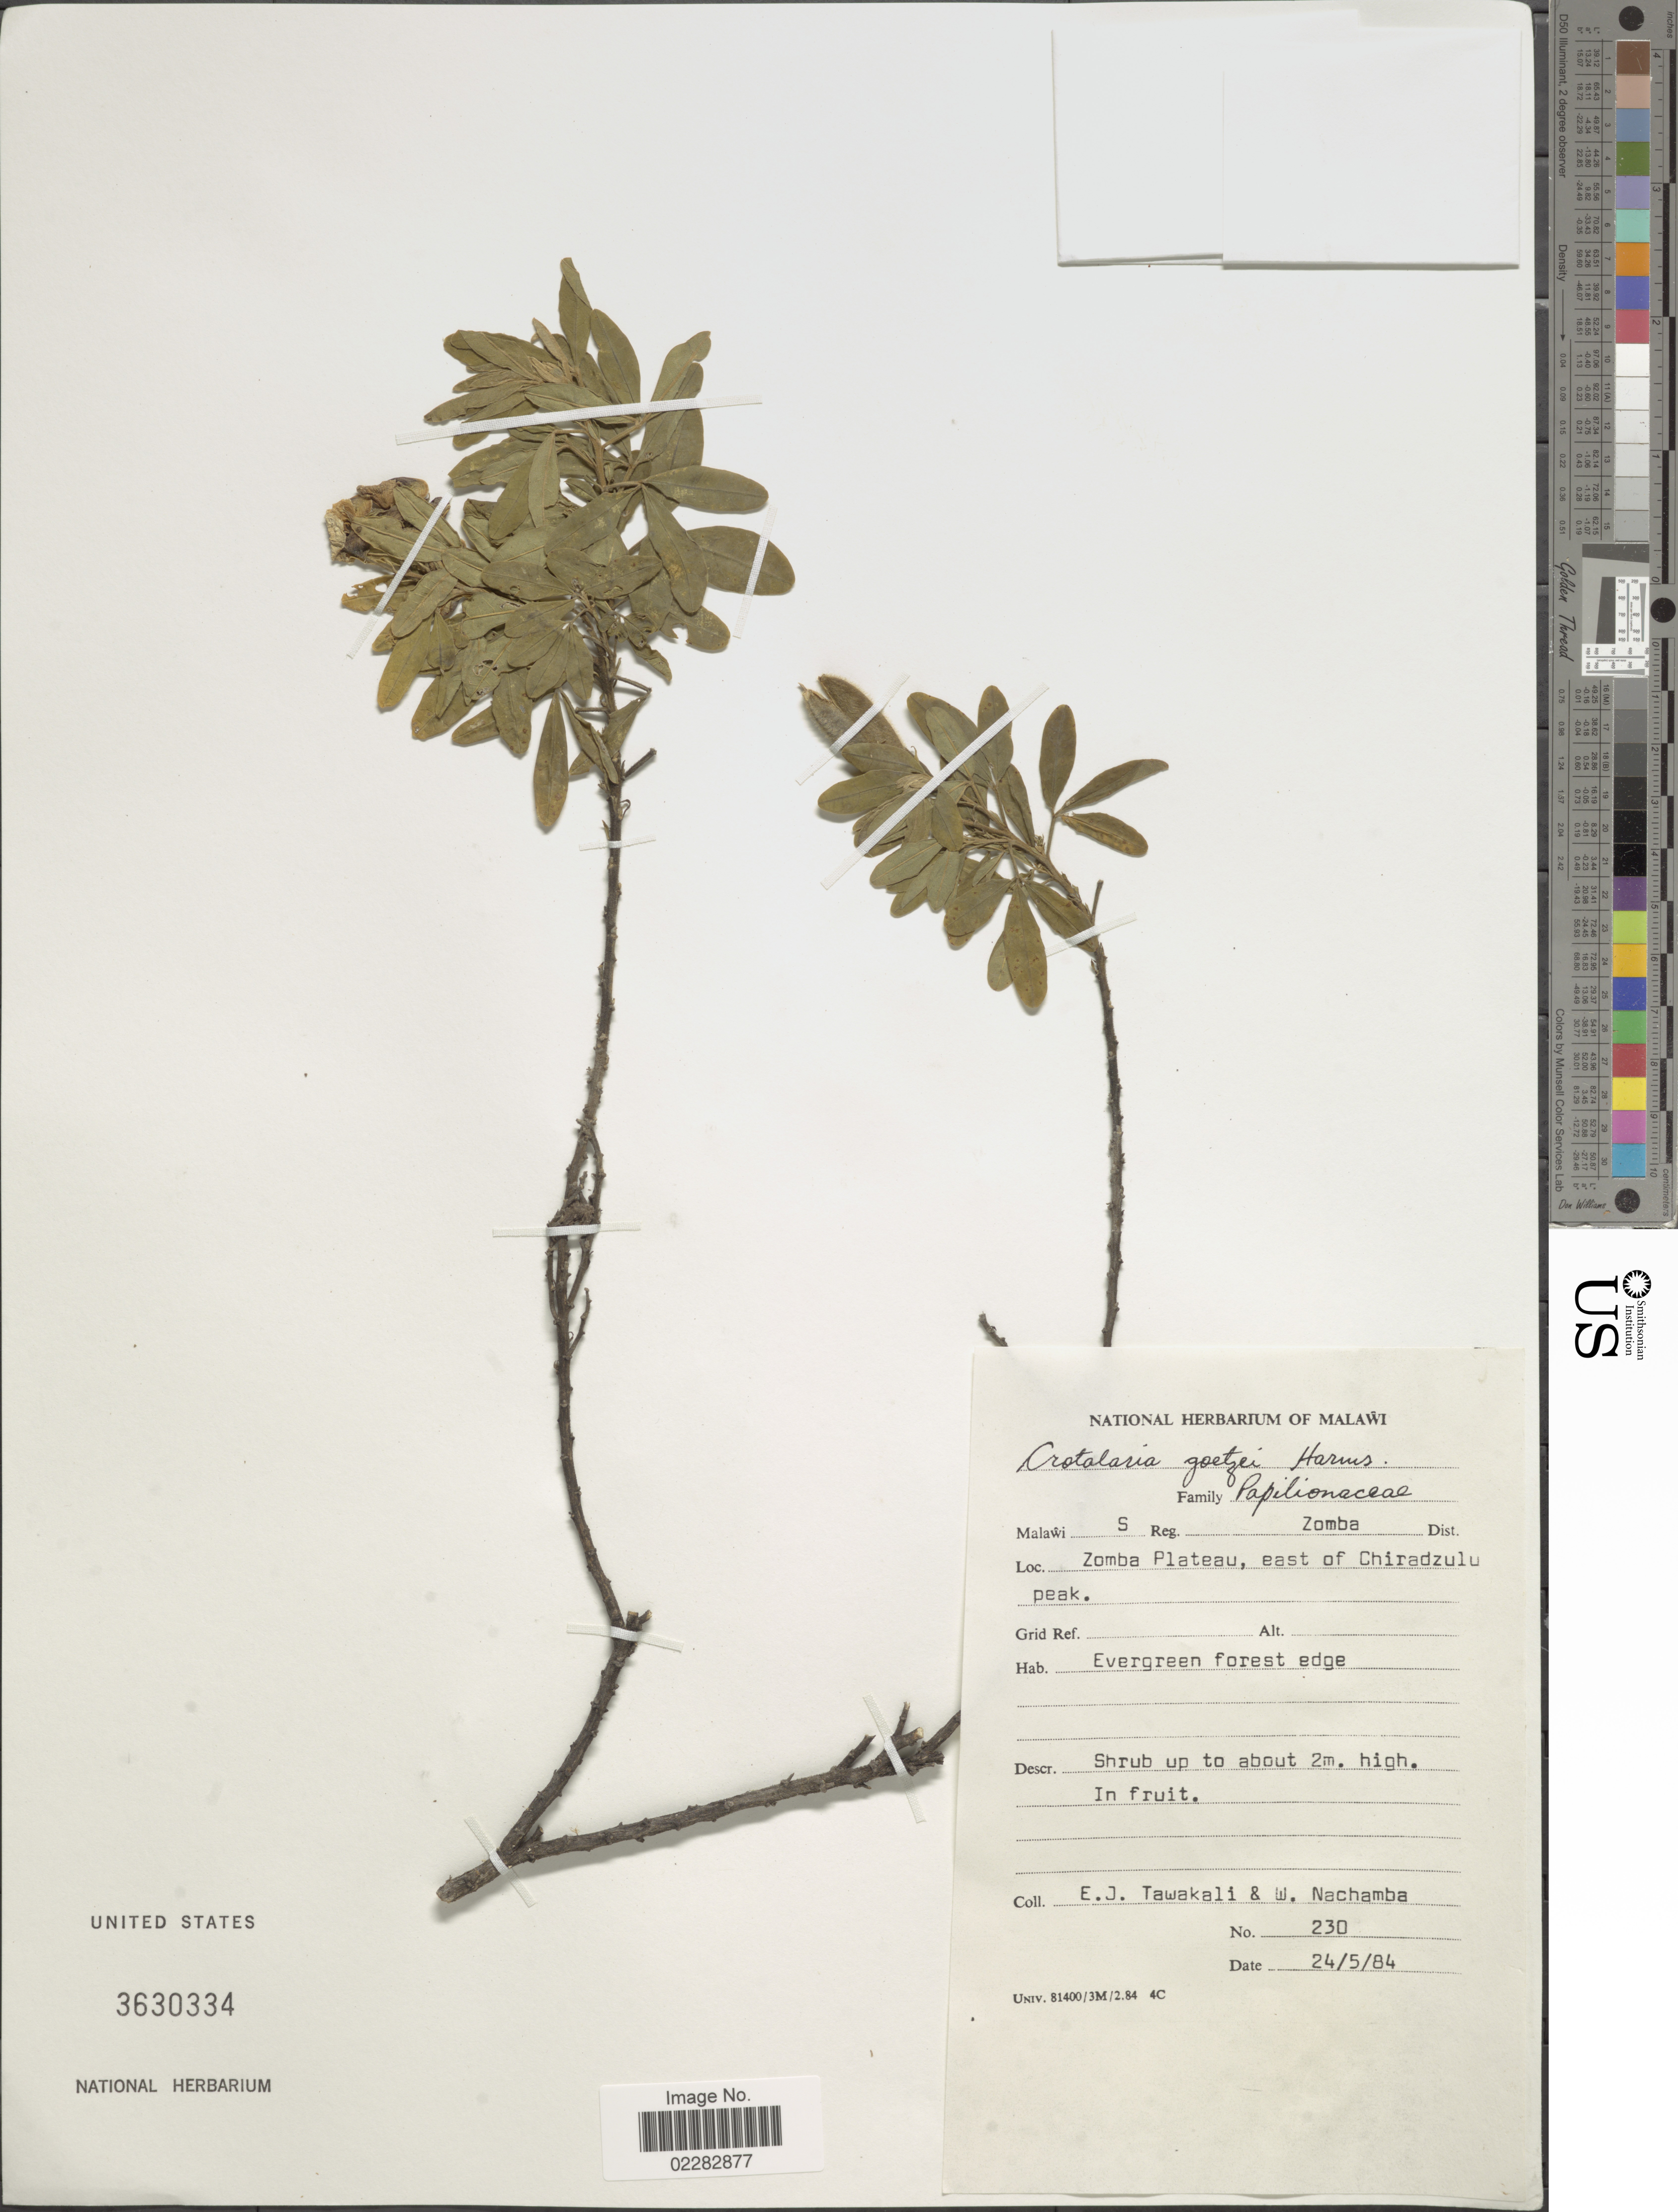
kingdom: Plantae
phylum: Tracheophyta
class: Magnoliopsida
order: Fabales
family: Fabaceae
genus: Crotalaria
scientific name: Crotalaria goetzei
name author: Harms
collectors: E. Tawakali & W. Nachamba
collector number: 230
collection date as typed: Transcribed d/m/y: 24/5/84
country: Malawi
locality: S Reg. Zomba Dist., Zomba Plateau, east of Chiradzulu.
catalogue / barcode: US 3630334